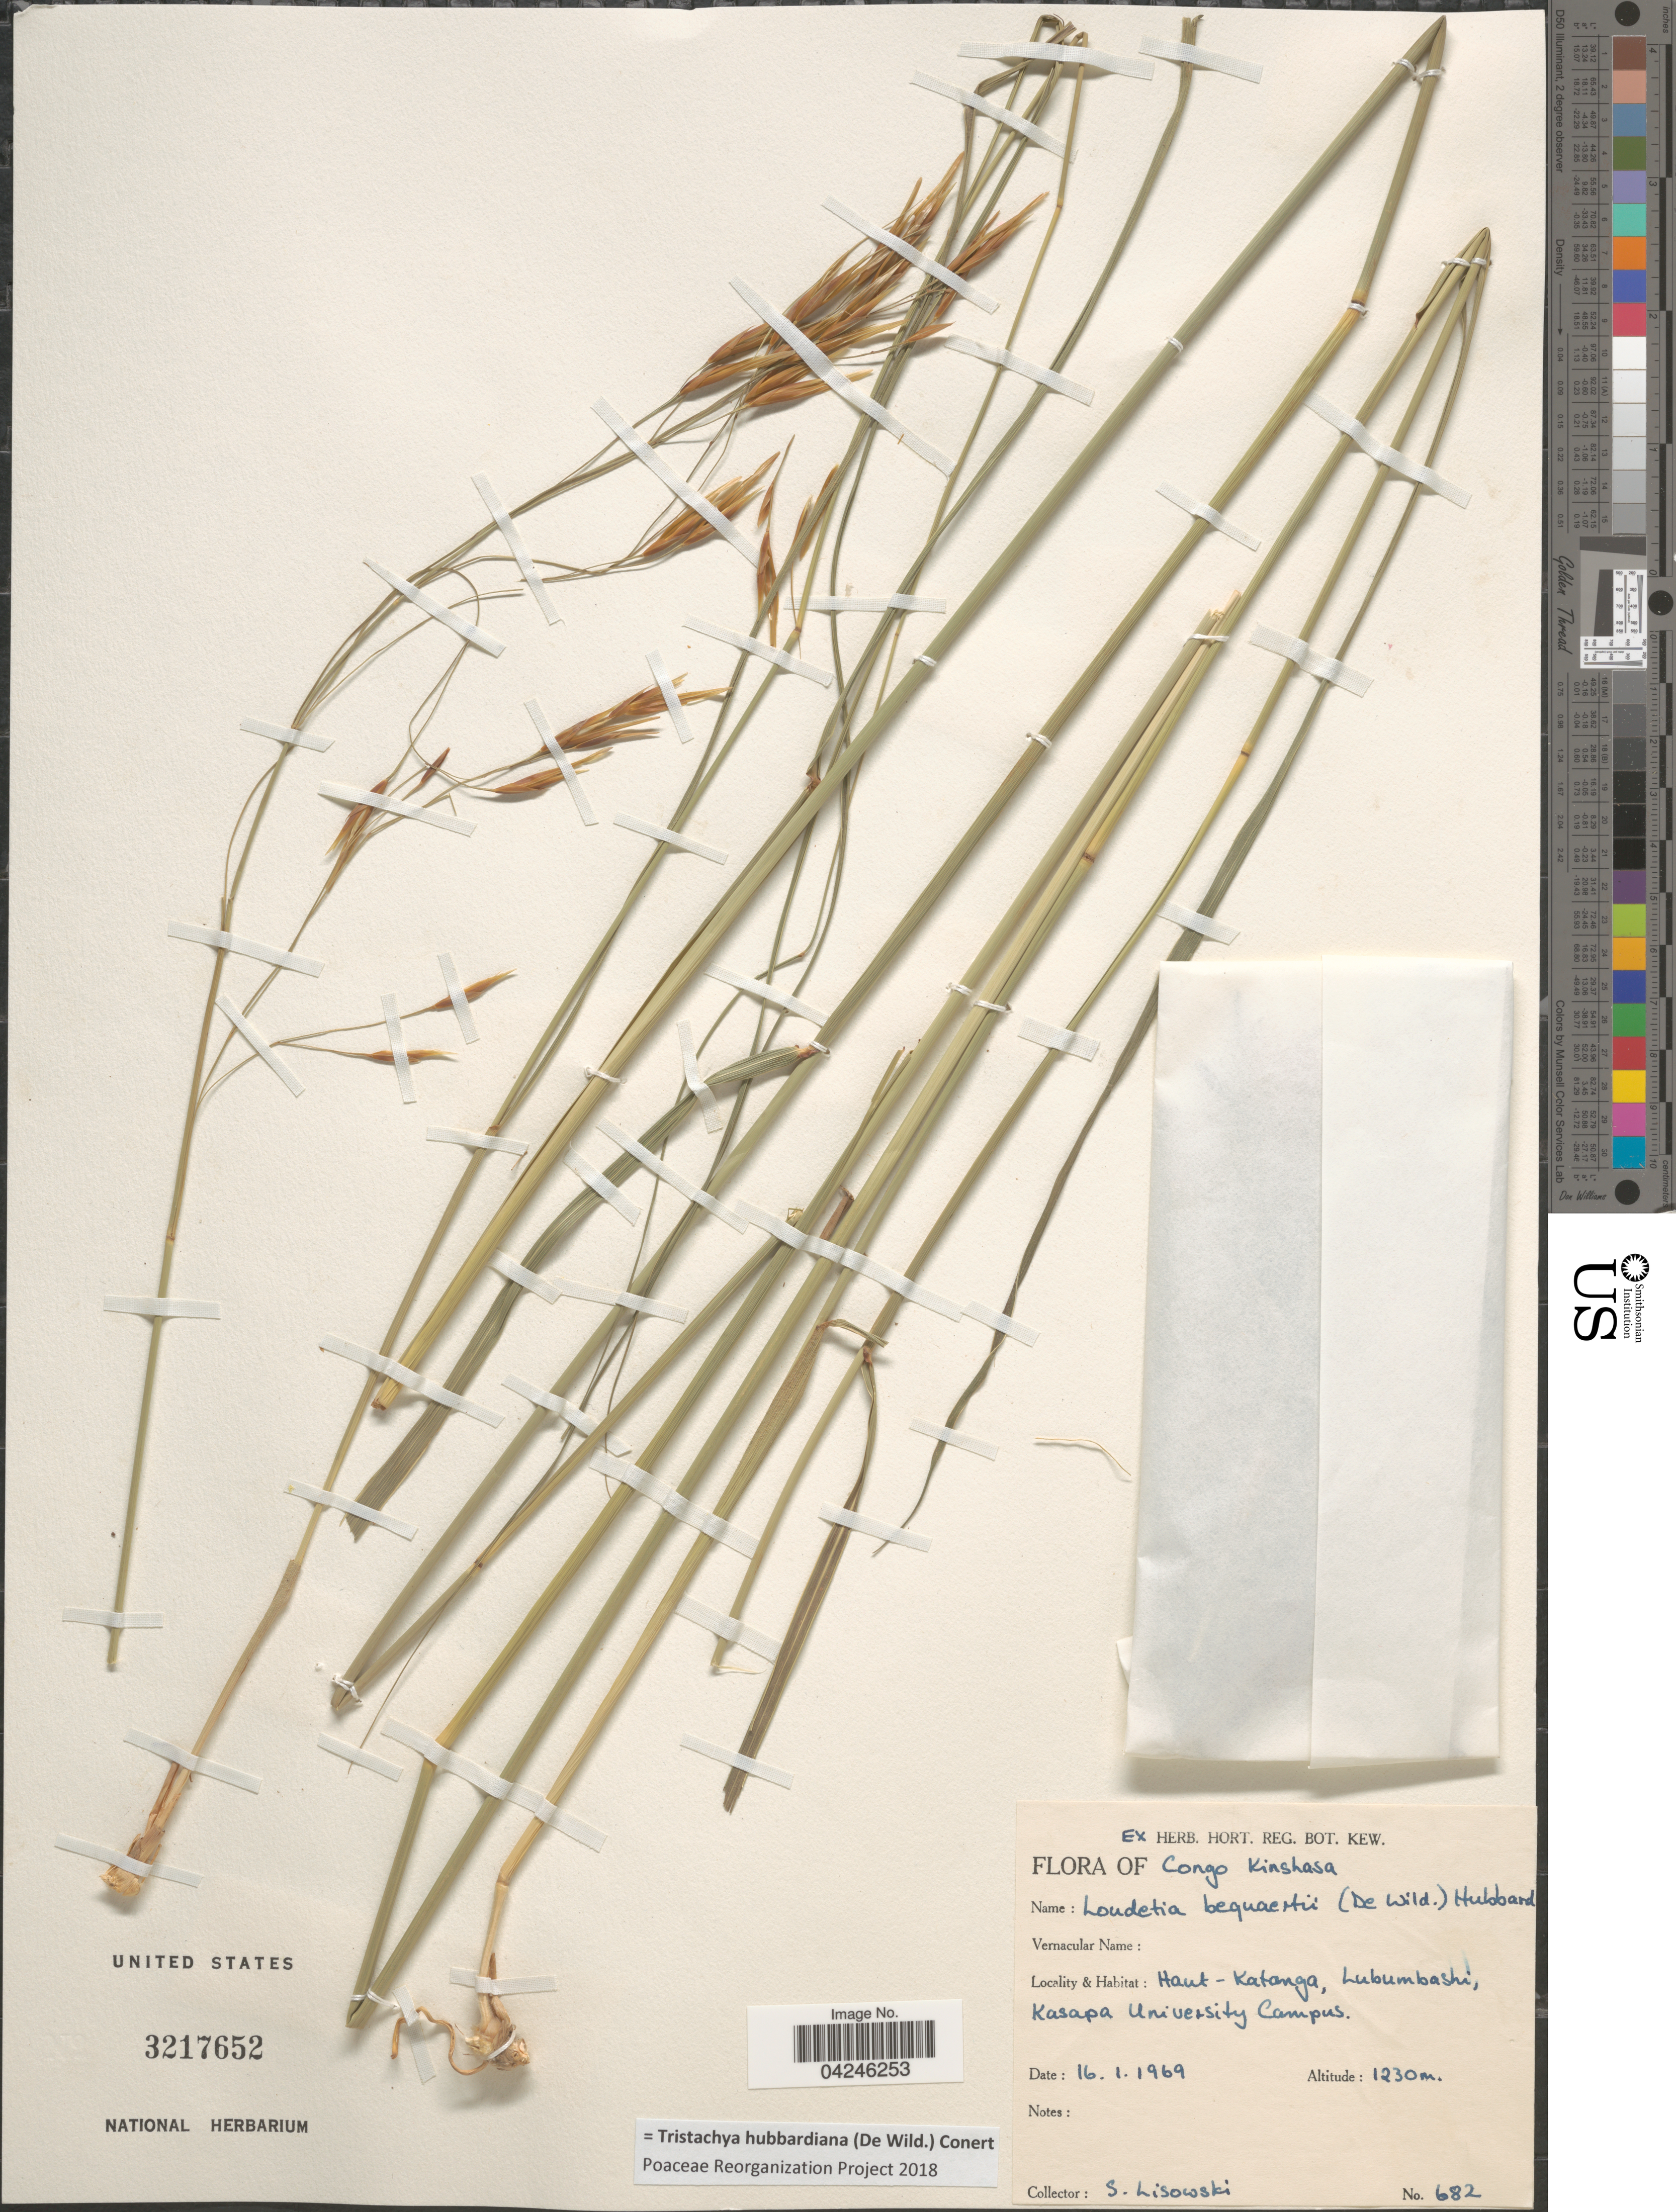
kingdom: Plantae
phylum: Tracheophyta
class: Liliopsida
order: Poales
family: Poaceae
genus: Tristachya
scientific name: Tristachya hubbardiana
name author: (De Wild.) Conert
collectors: S. Lisowski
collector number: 682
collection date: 1969-01-16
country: Congo, Democratic Republic of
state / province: Haut-Katanga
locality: Congo. Kinshasa. Haut-Katanga, Lubumbashi, Kasapa University Campus.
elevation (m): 1230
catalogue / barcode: US 3217652